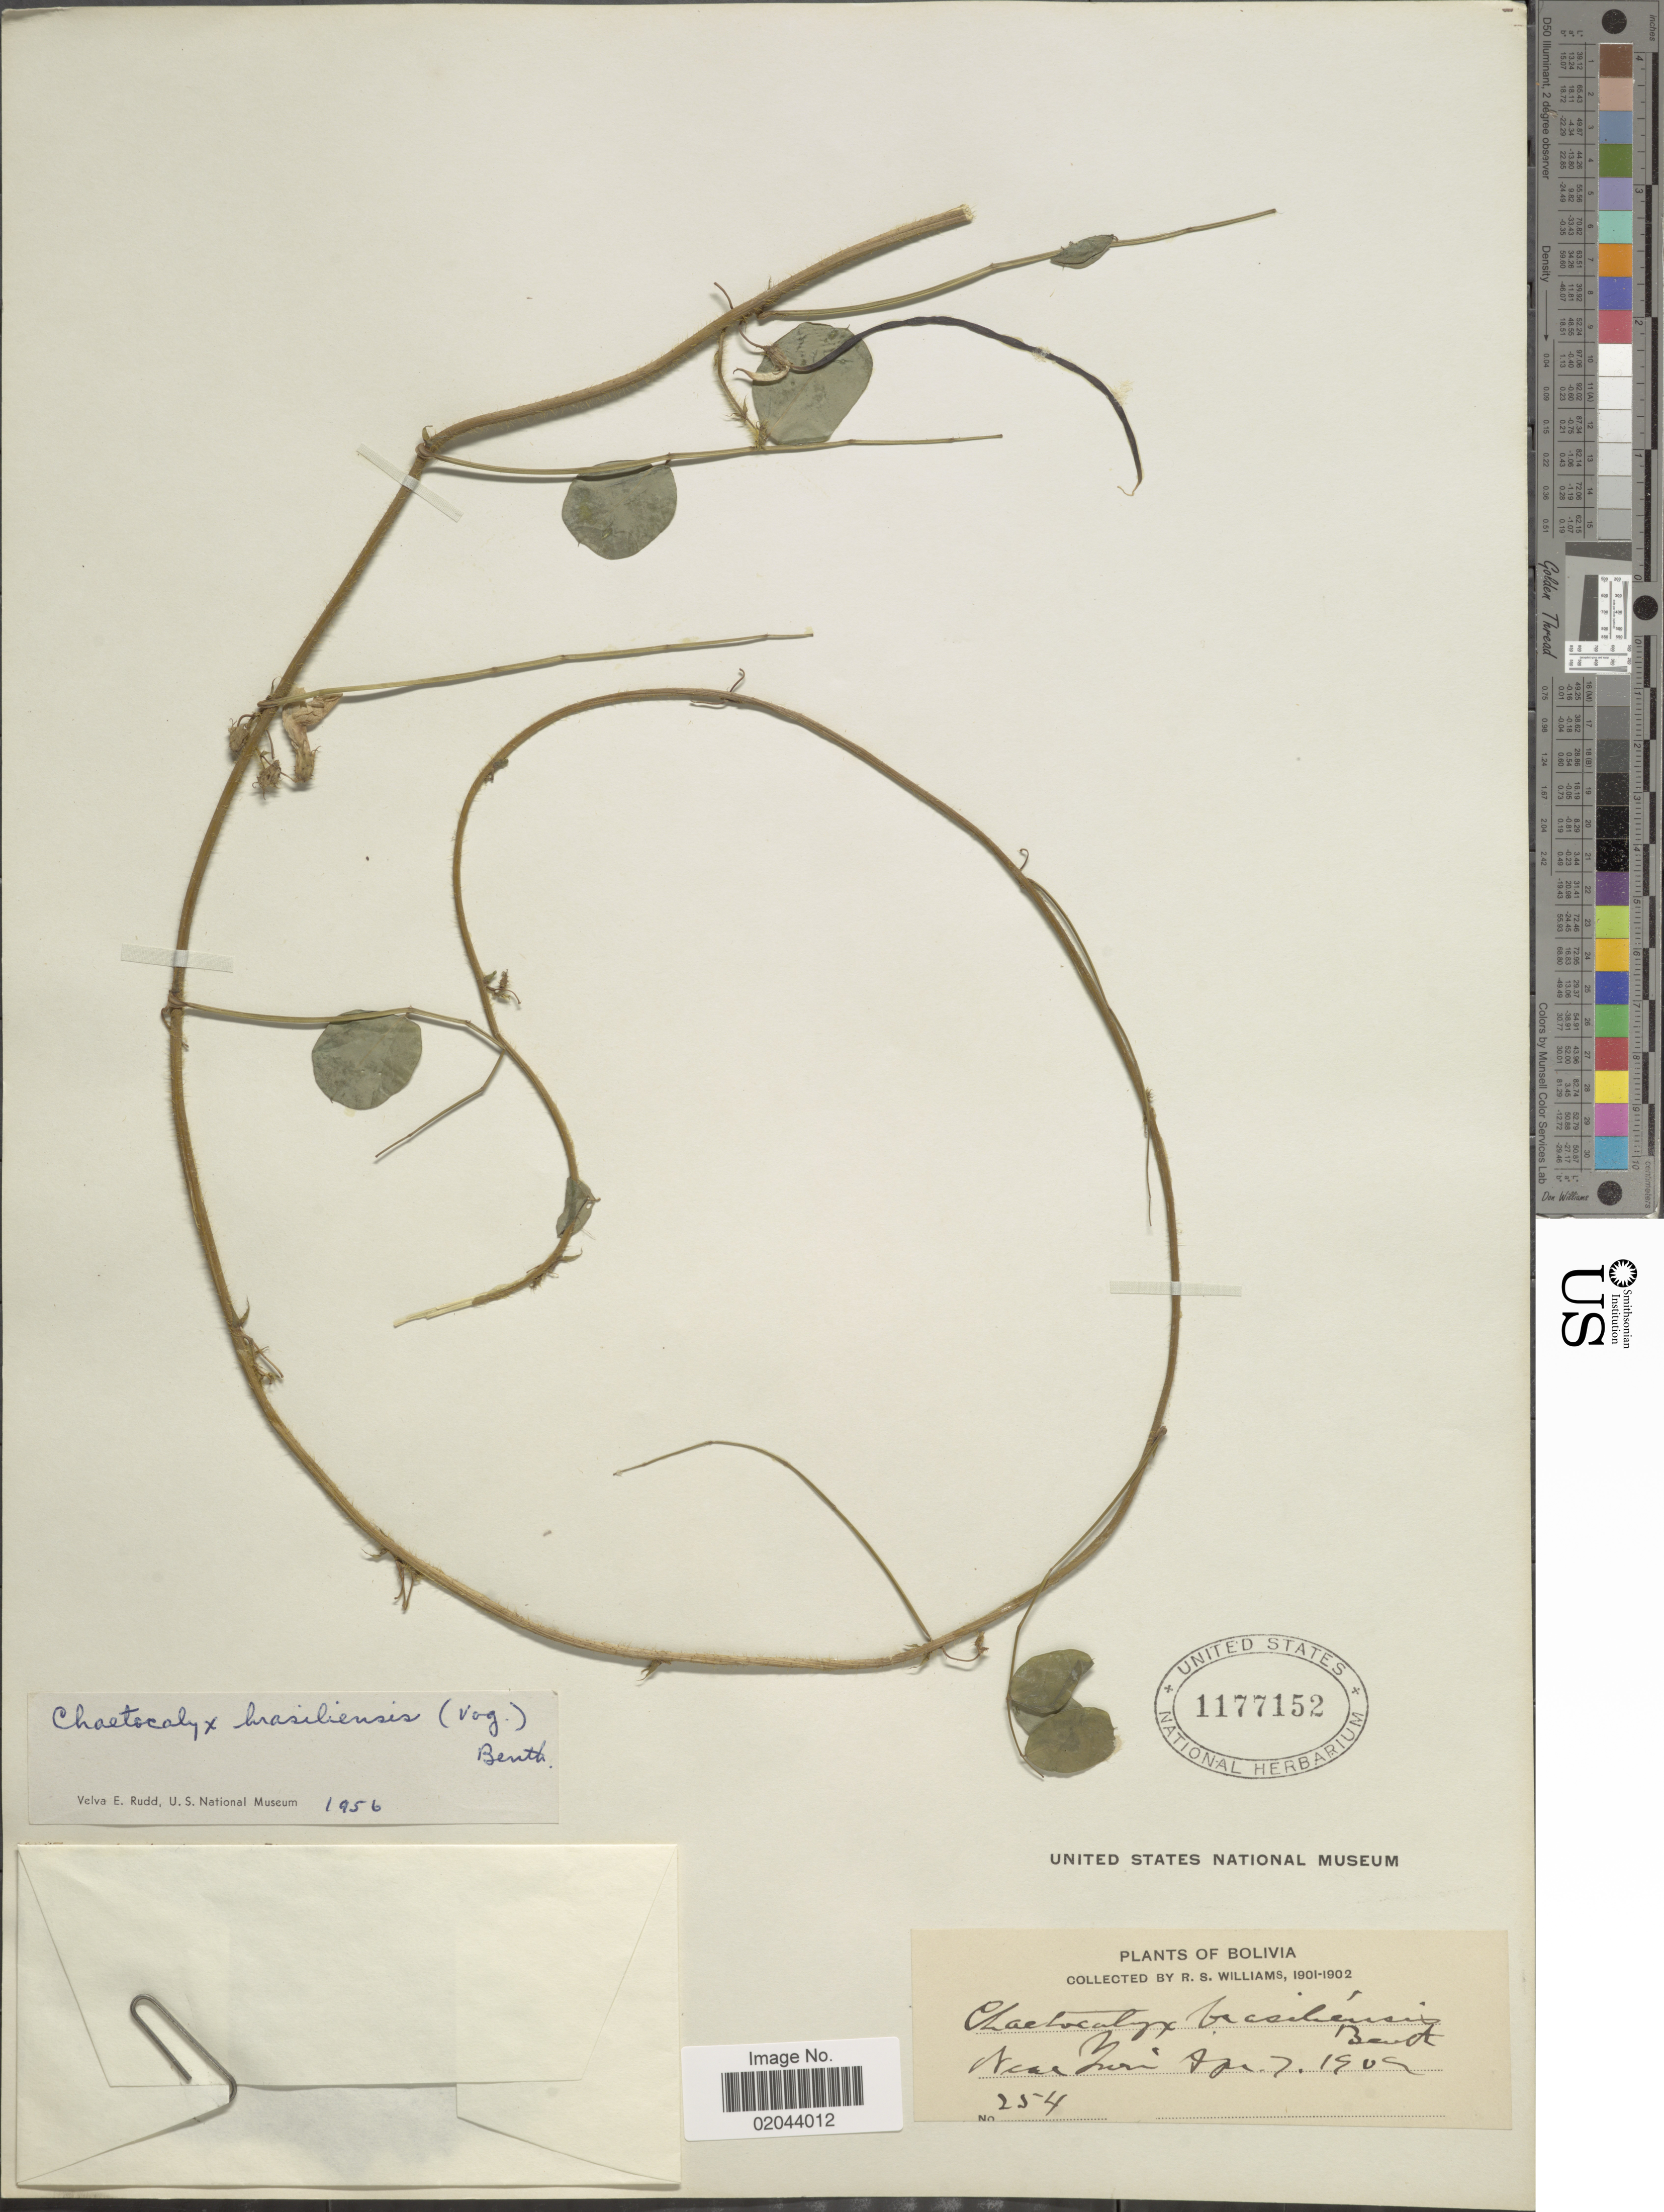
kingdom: Plantae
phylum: Tracheophyta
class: Magnoliopsida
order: Fabales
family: Fabaceae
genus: Chaetocalyx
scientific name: Chaetocalyx brasiliensis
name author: (Vogel) Benth.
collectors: R. S. Williams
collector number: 254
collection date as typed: Apr. 7, 1902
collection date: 1902-04-07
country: Bolivia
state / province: La Paz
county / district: Franz Tamayo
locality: Near Yuyo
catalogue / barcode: US 1177152